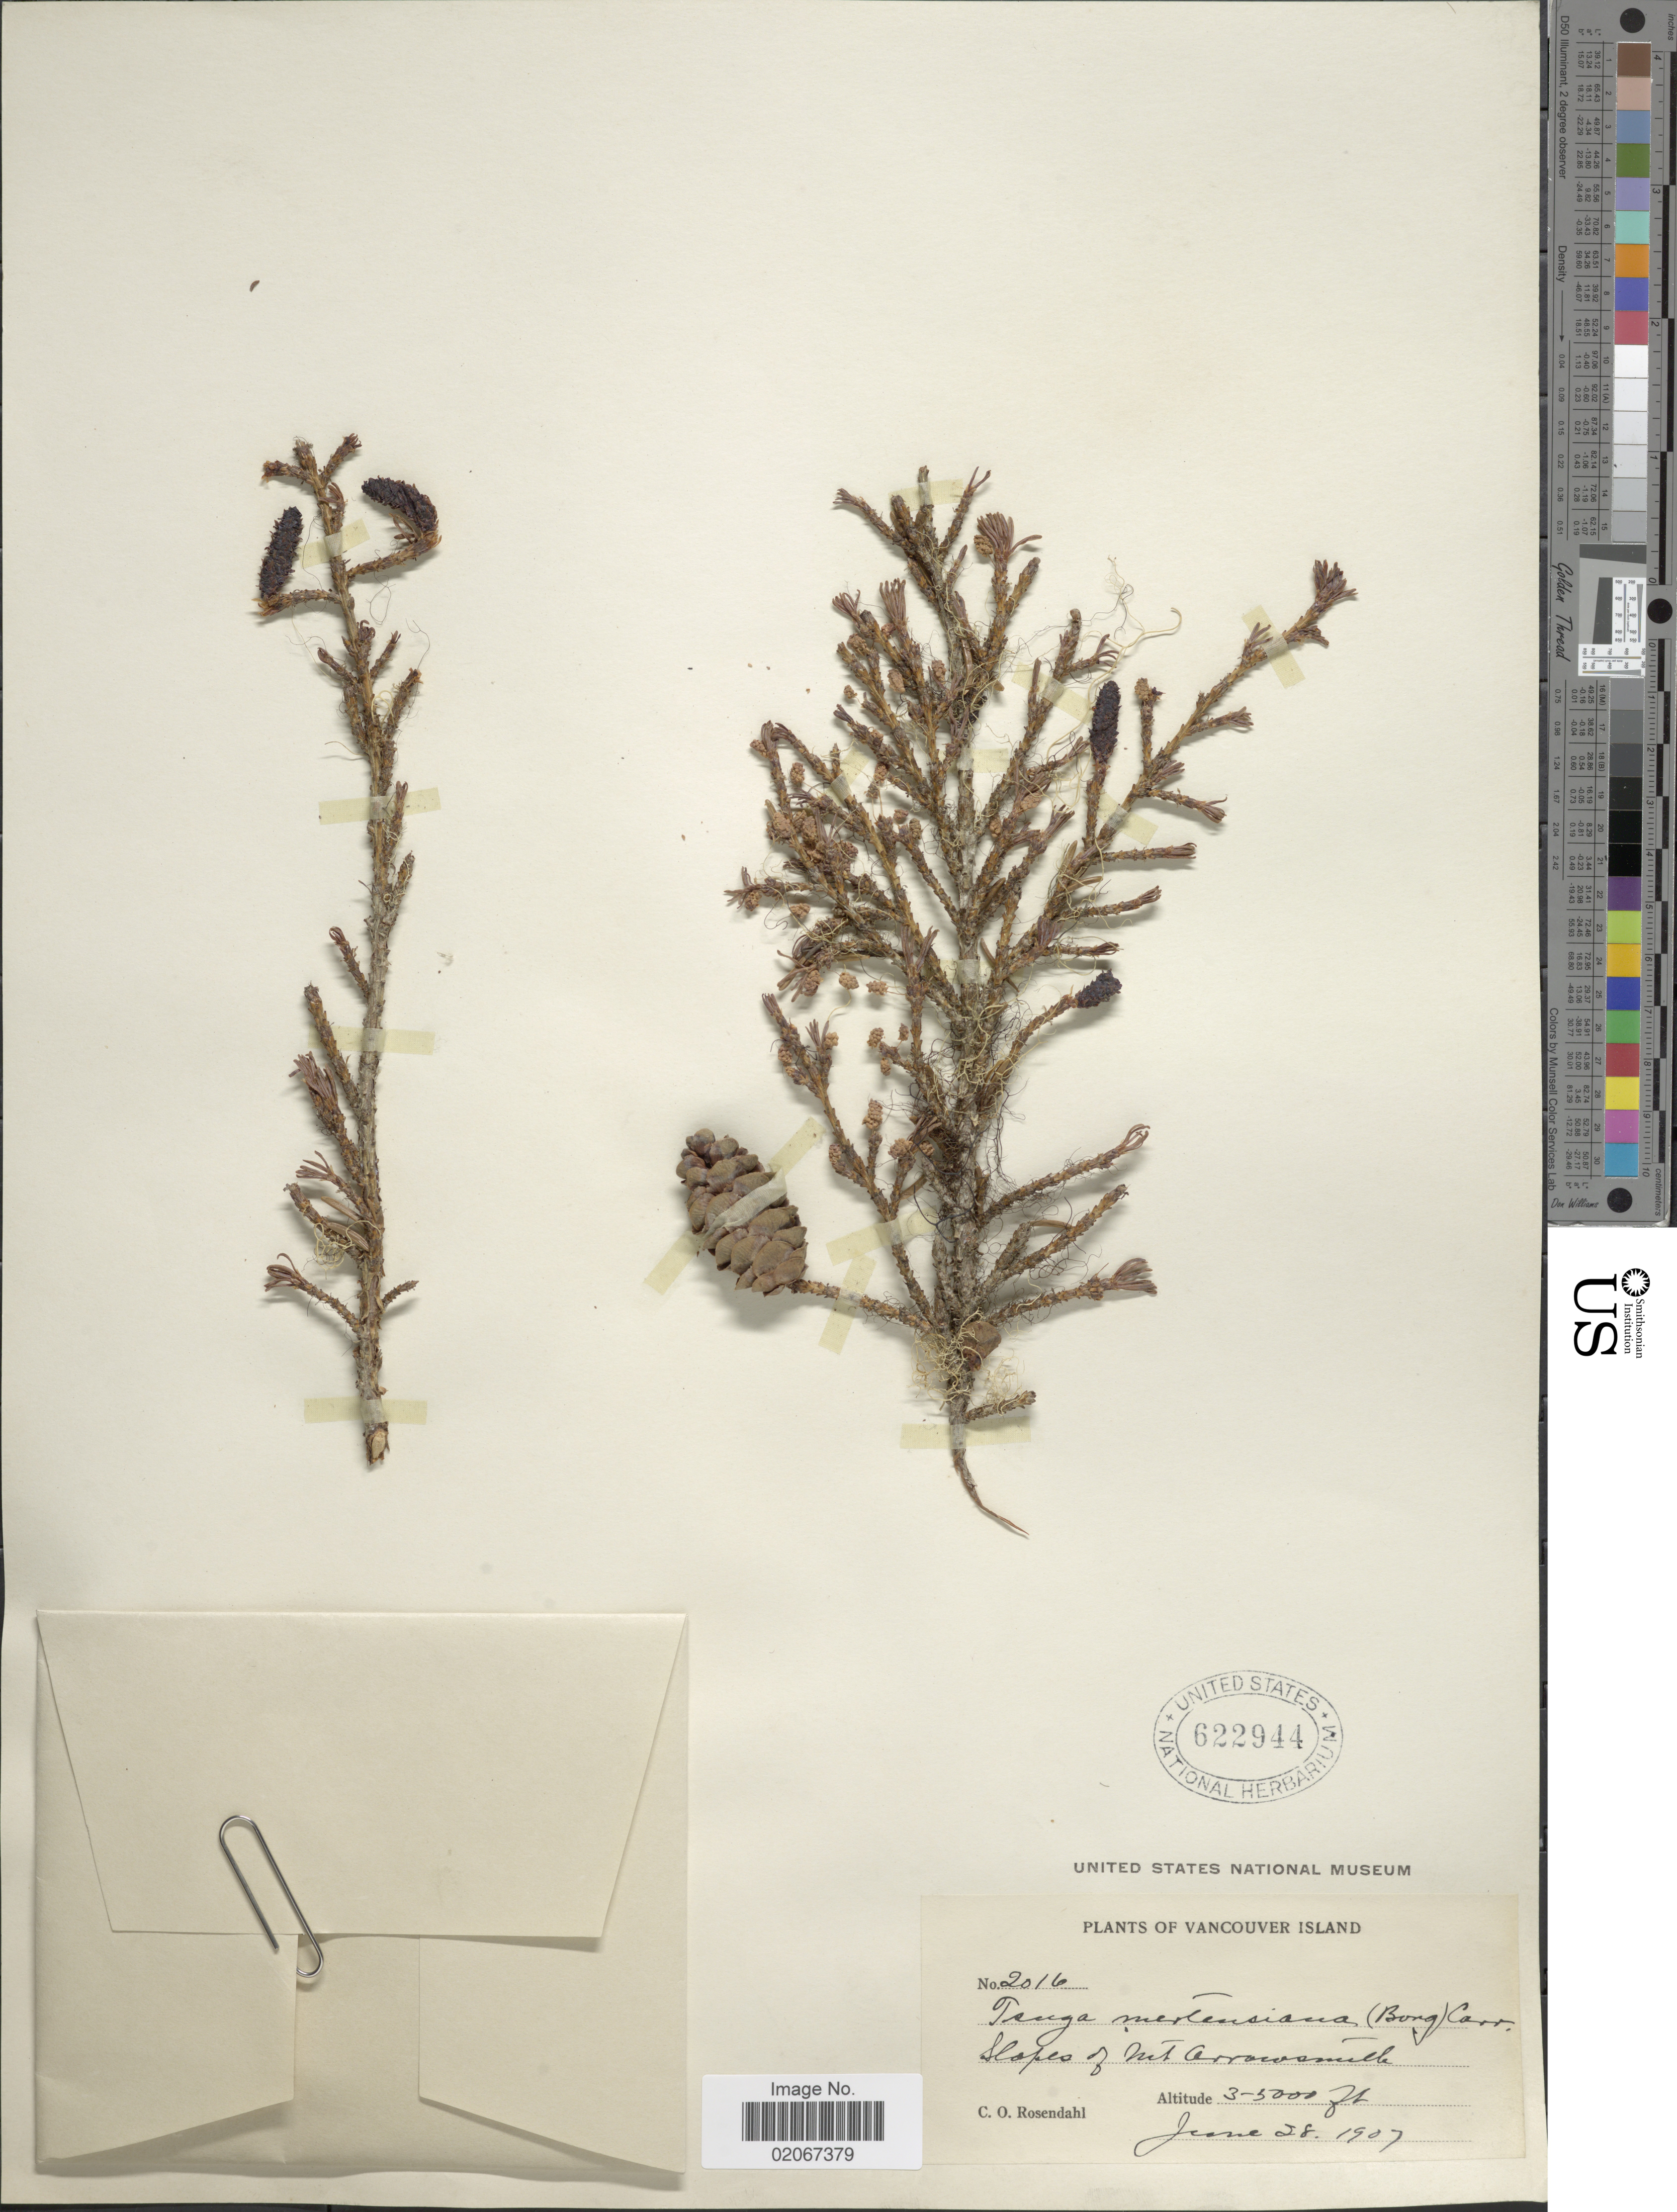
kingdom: Plantae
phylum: Tracheophyta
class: Pinopsida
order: Pinales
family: Pinaceae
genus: Tsuga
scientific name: Tsuga mertensiana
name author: (Bong.) Carrière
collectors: C. O. Rosendahl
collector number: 2016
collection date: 1907-06-28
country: Canada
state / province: British Columbia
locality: Vancouver Island. Slopes of Mt Arrowsmith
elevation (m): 914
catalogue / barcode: US 622944